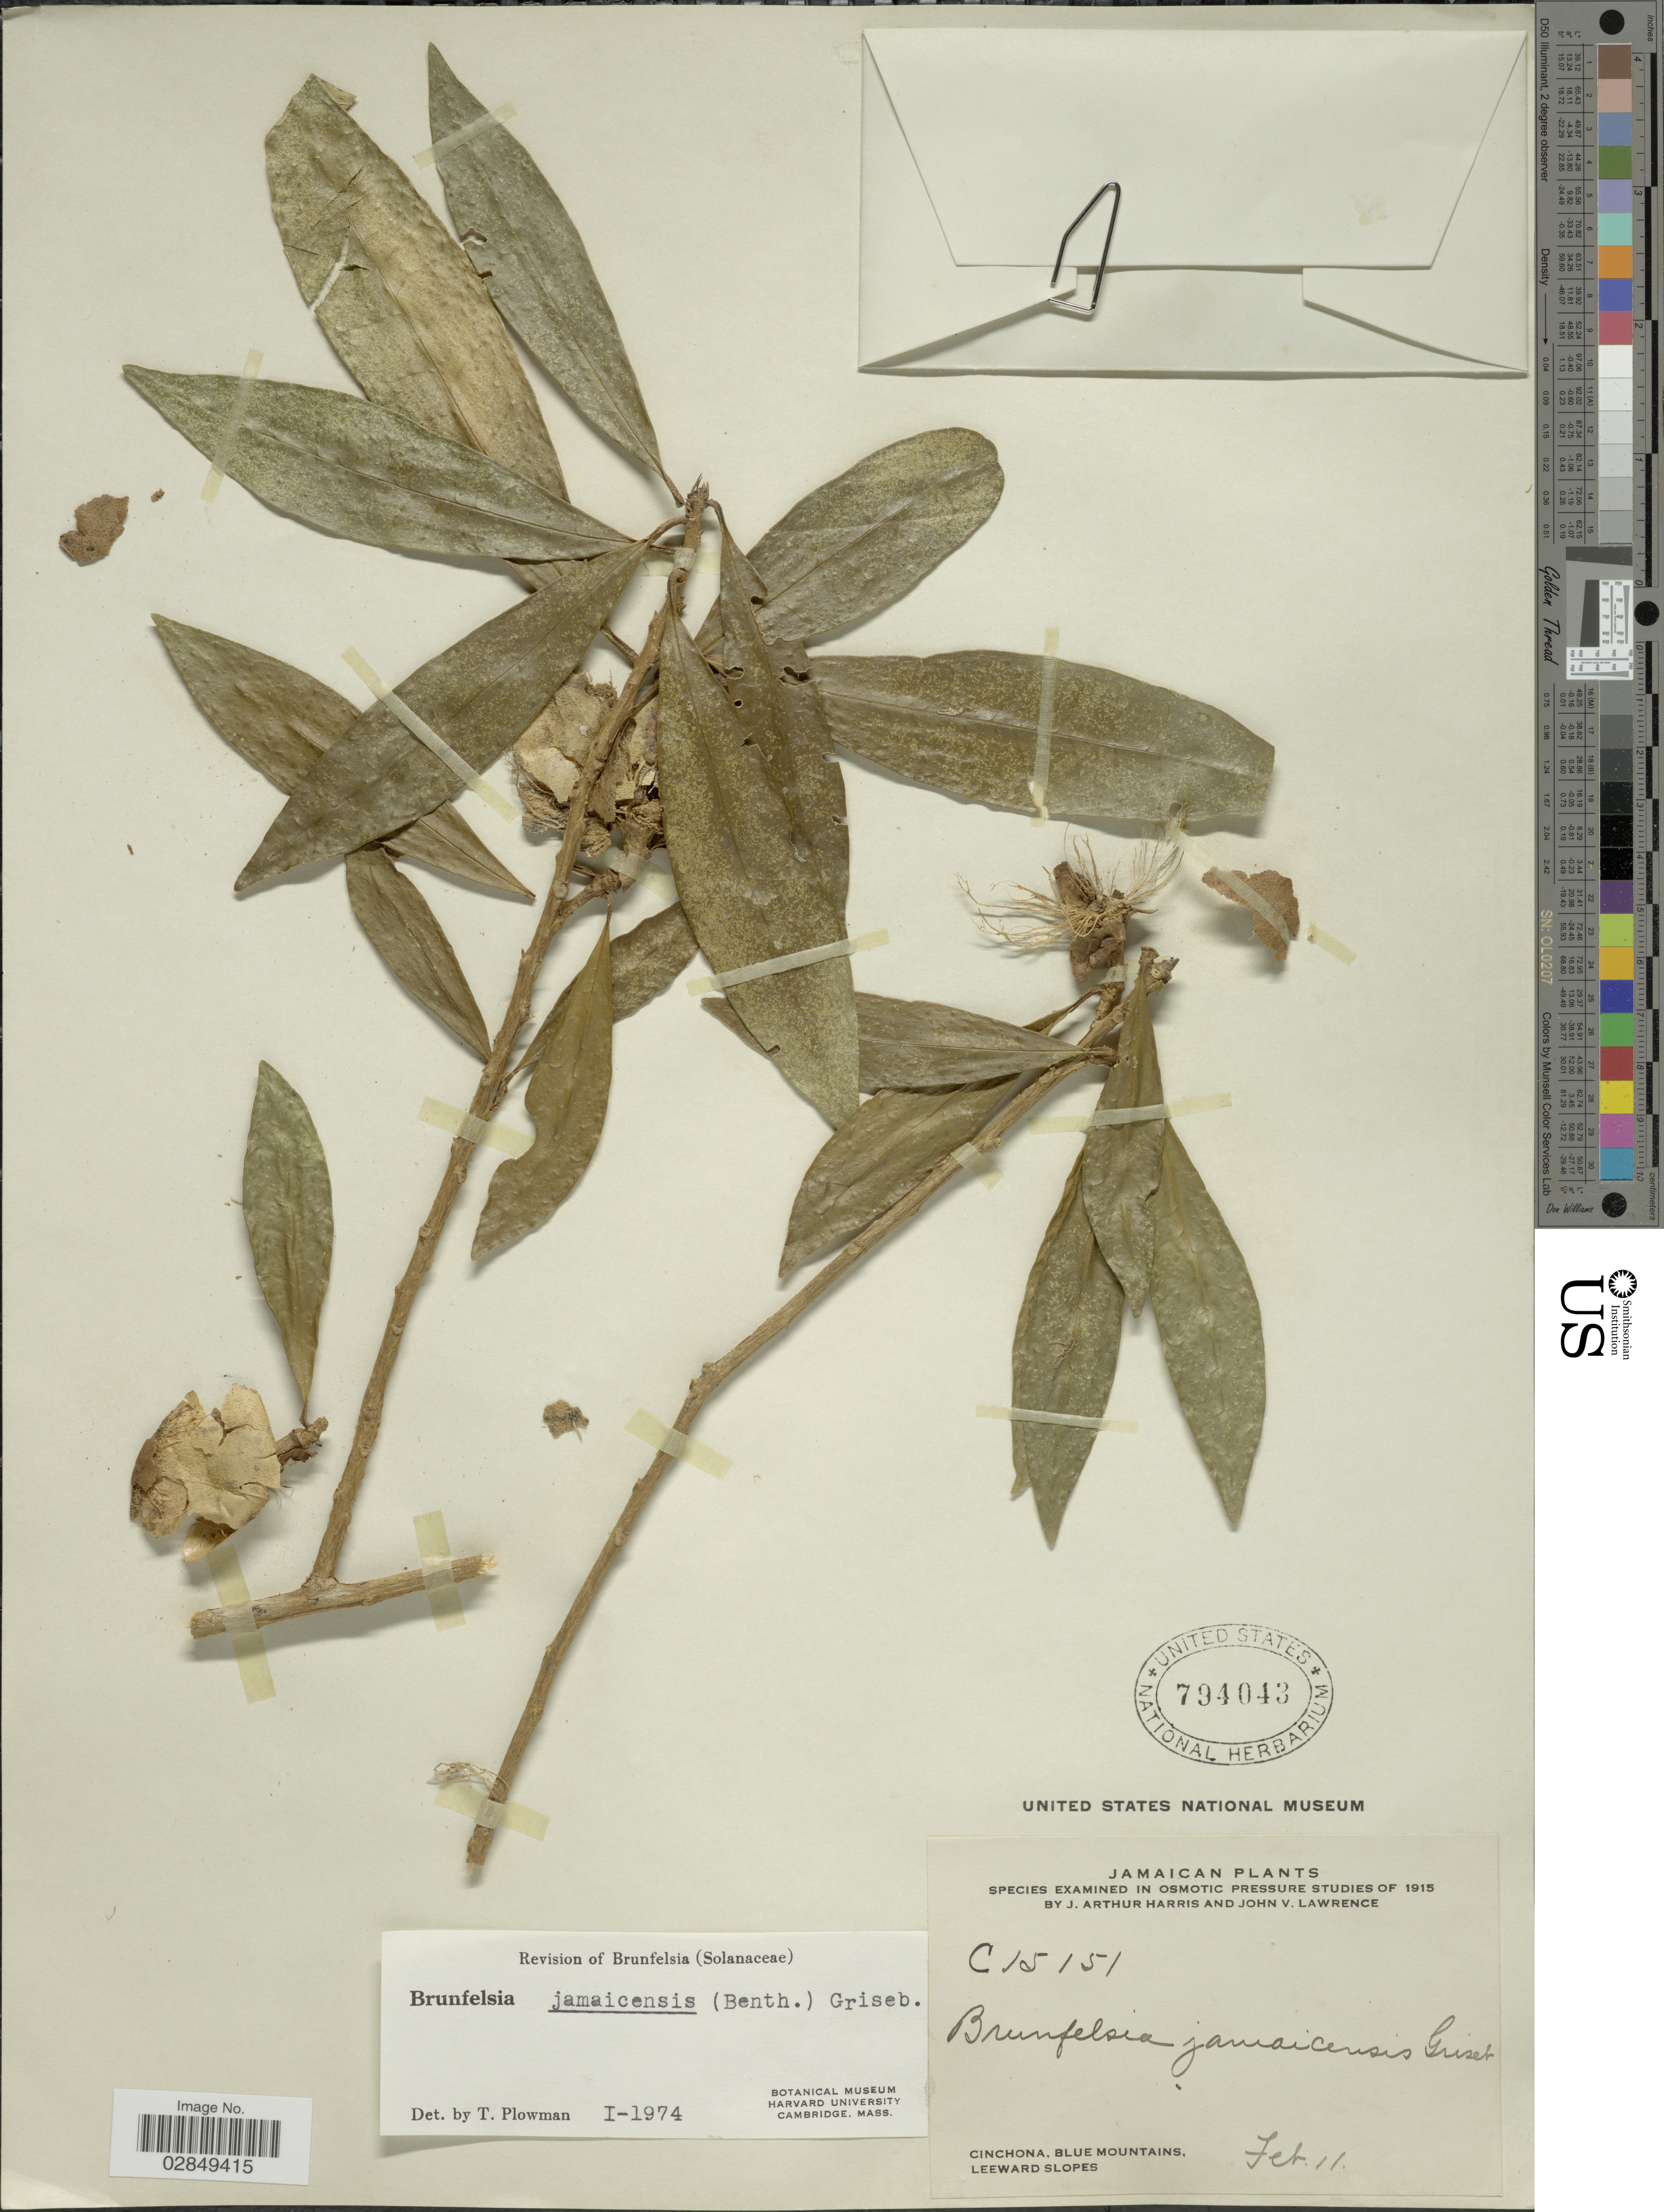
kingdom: Plantae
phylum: Tracheophyta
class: Magnoliopsida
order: Solanales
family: Solanaceae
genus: Brunfelsia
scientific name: Brunfelsia jamaicensis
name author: (Benth.) Griseb.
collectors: J. A. Harris & J. Lawrence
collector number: C15151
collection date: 1915-02-11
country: Jamaica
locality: Cinchona, Blue Mountains, Leeward Slopes.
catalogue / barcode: US 794043